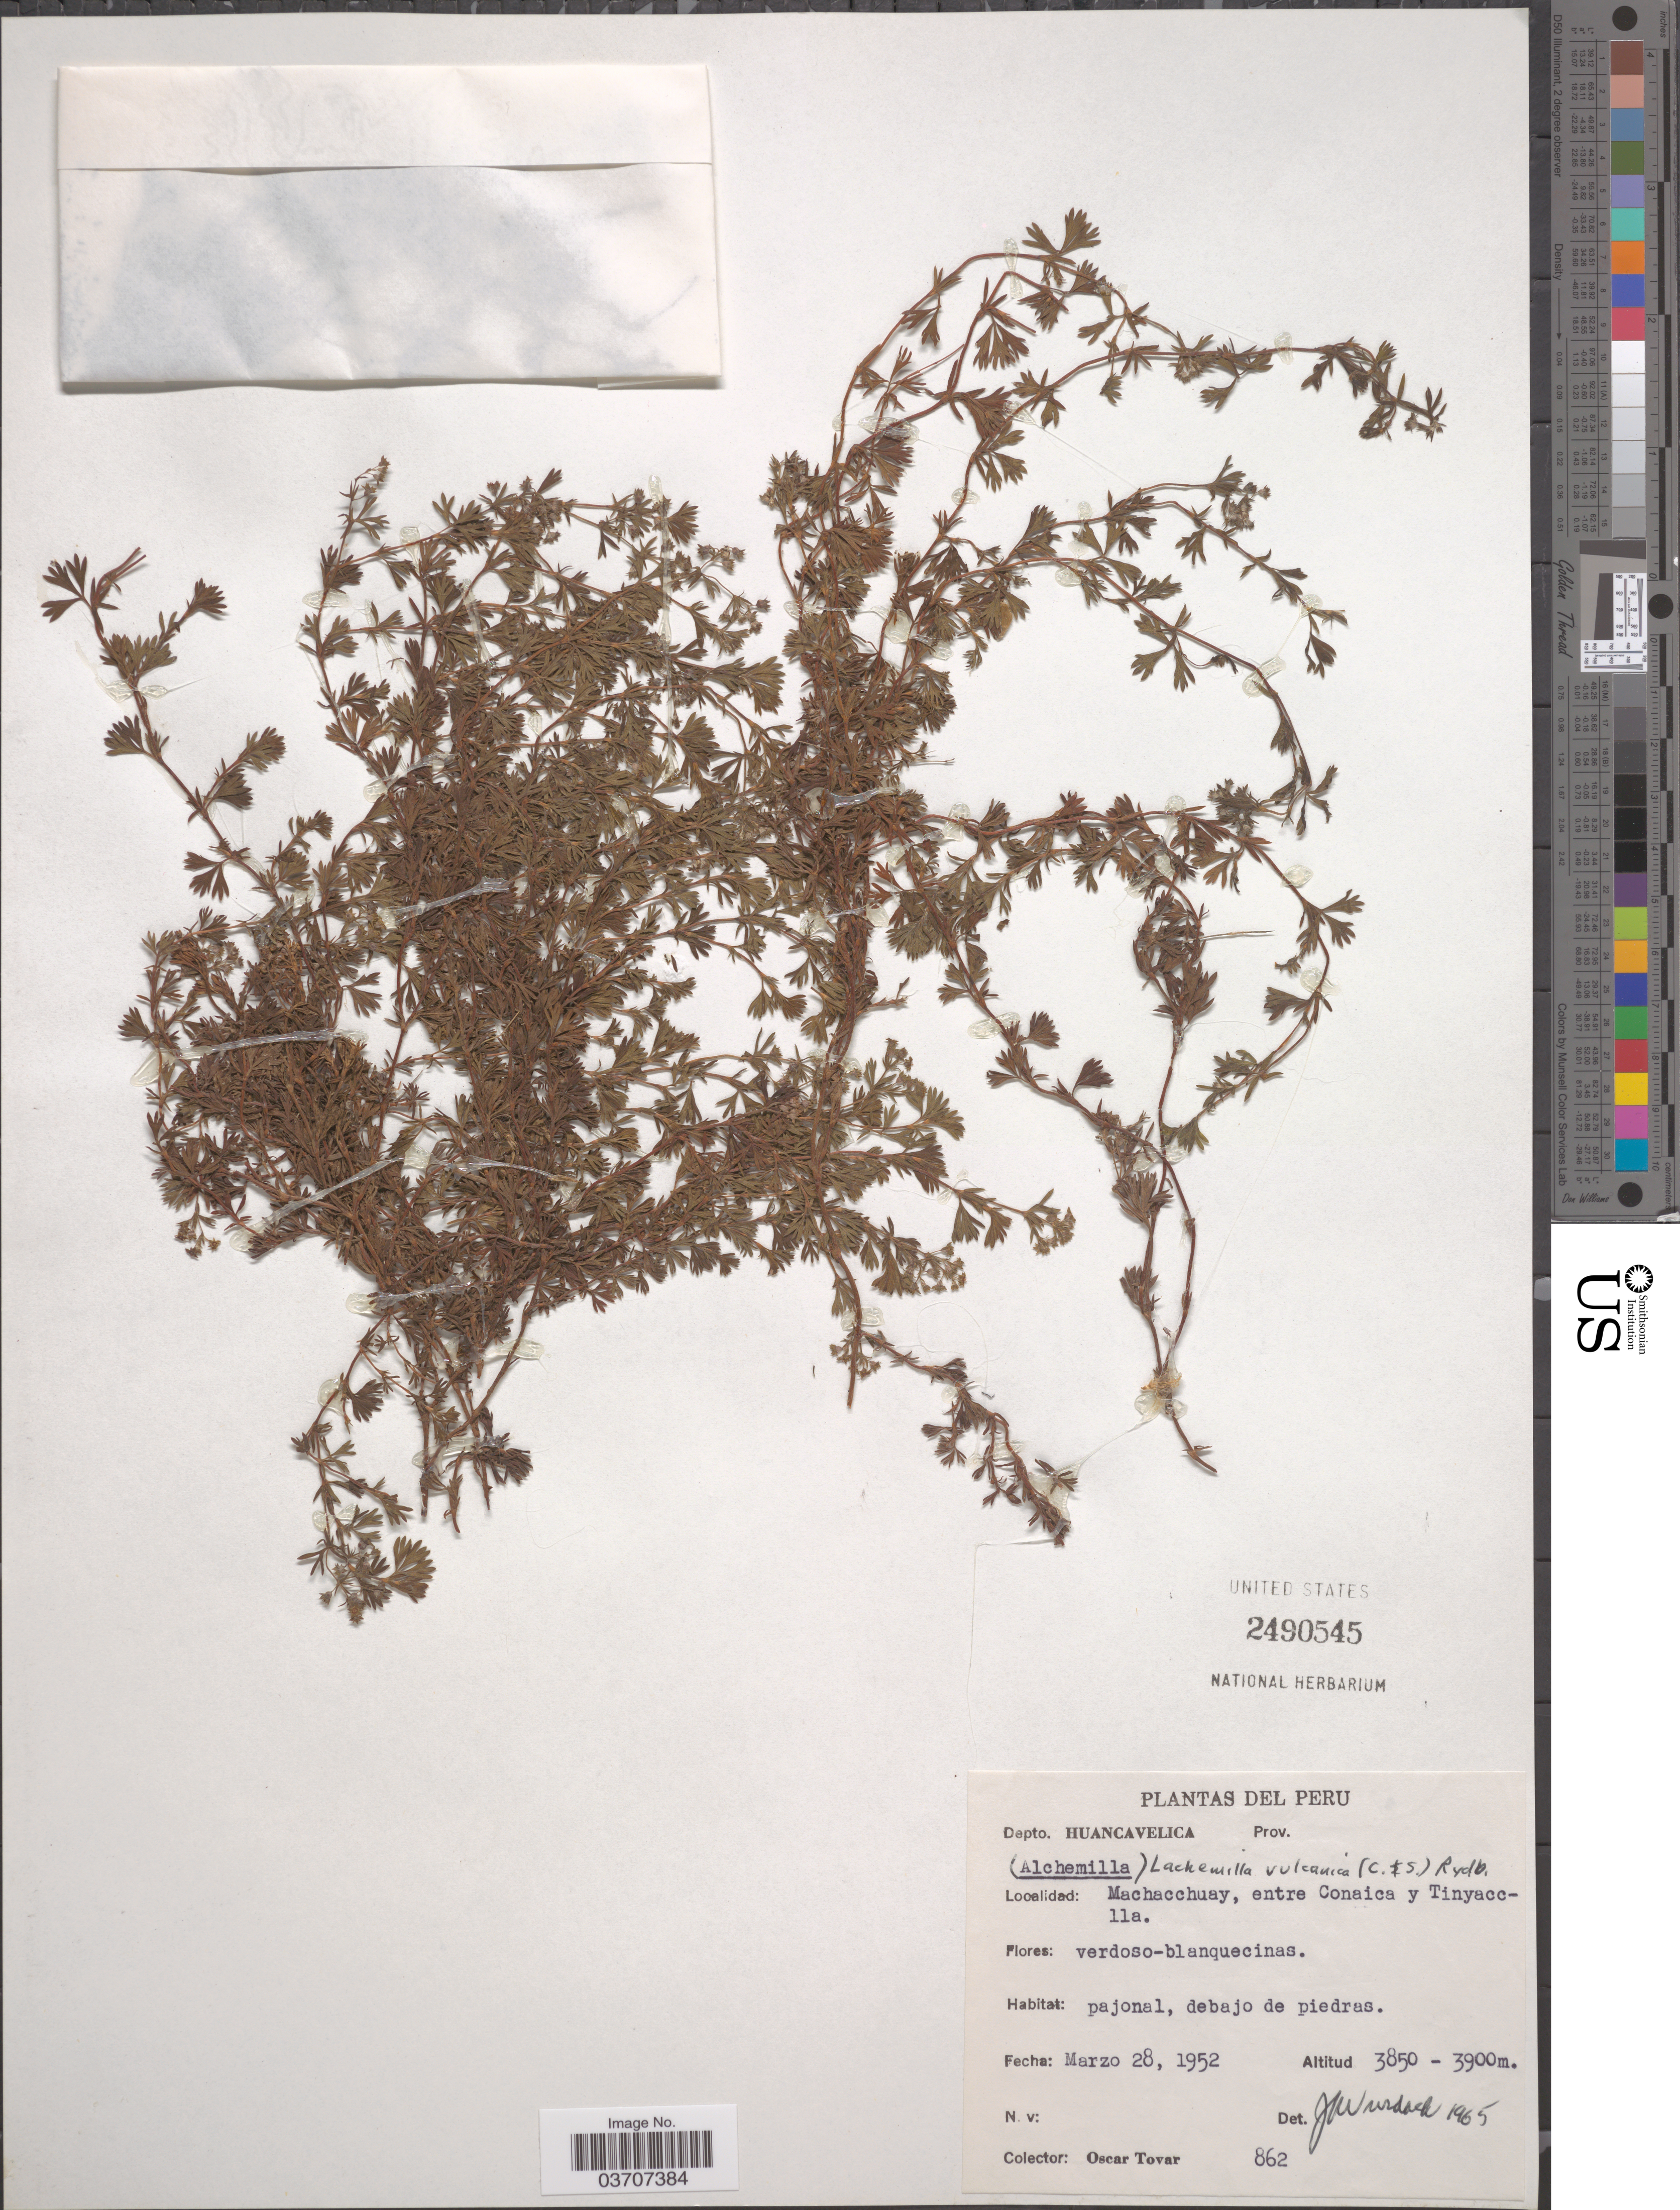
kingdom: Plantae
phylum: Tracheophyta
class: Magnoliopsida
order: Rosales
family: Rosaceae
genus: Lachemilla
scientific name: Lachemilla vulcanica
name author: (Cham. & Schltdl.) Rydb.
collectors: Ó. Tovar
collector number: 862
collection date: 1952-03-28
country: Peru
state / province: Huancavelica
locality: Depto. Huancavelica. Machacchuay, entre Conaica y Tinyacclla.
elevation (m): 3850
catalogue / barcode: US 2490545